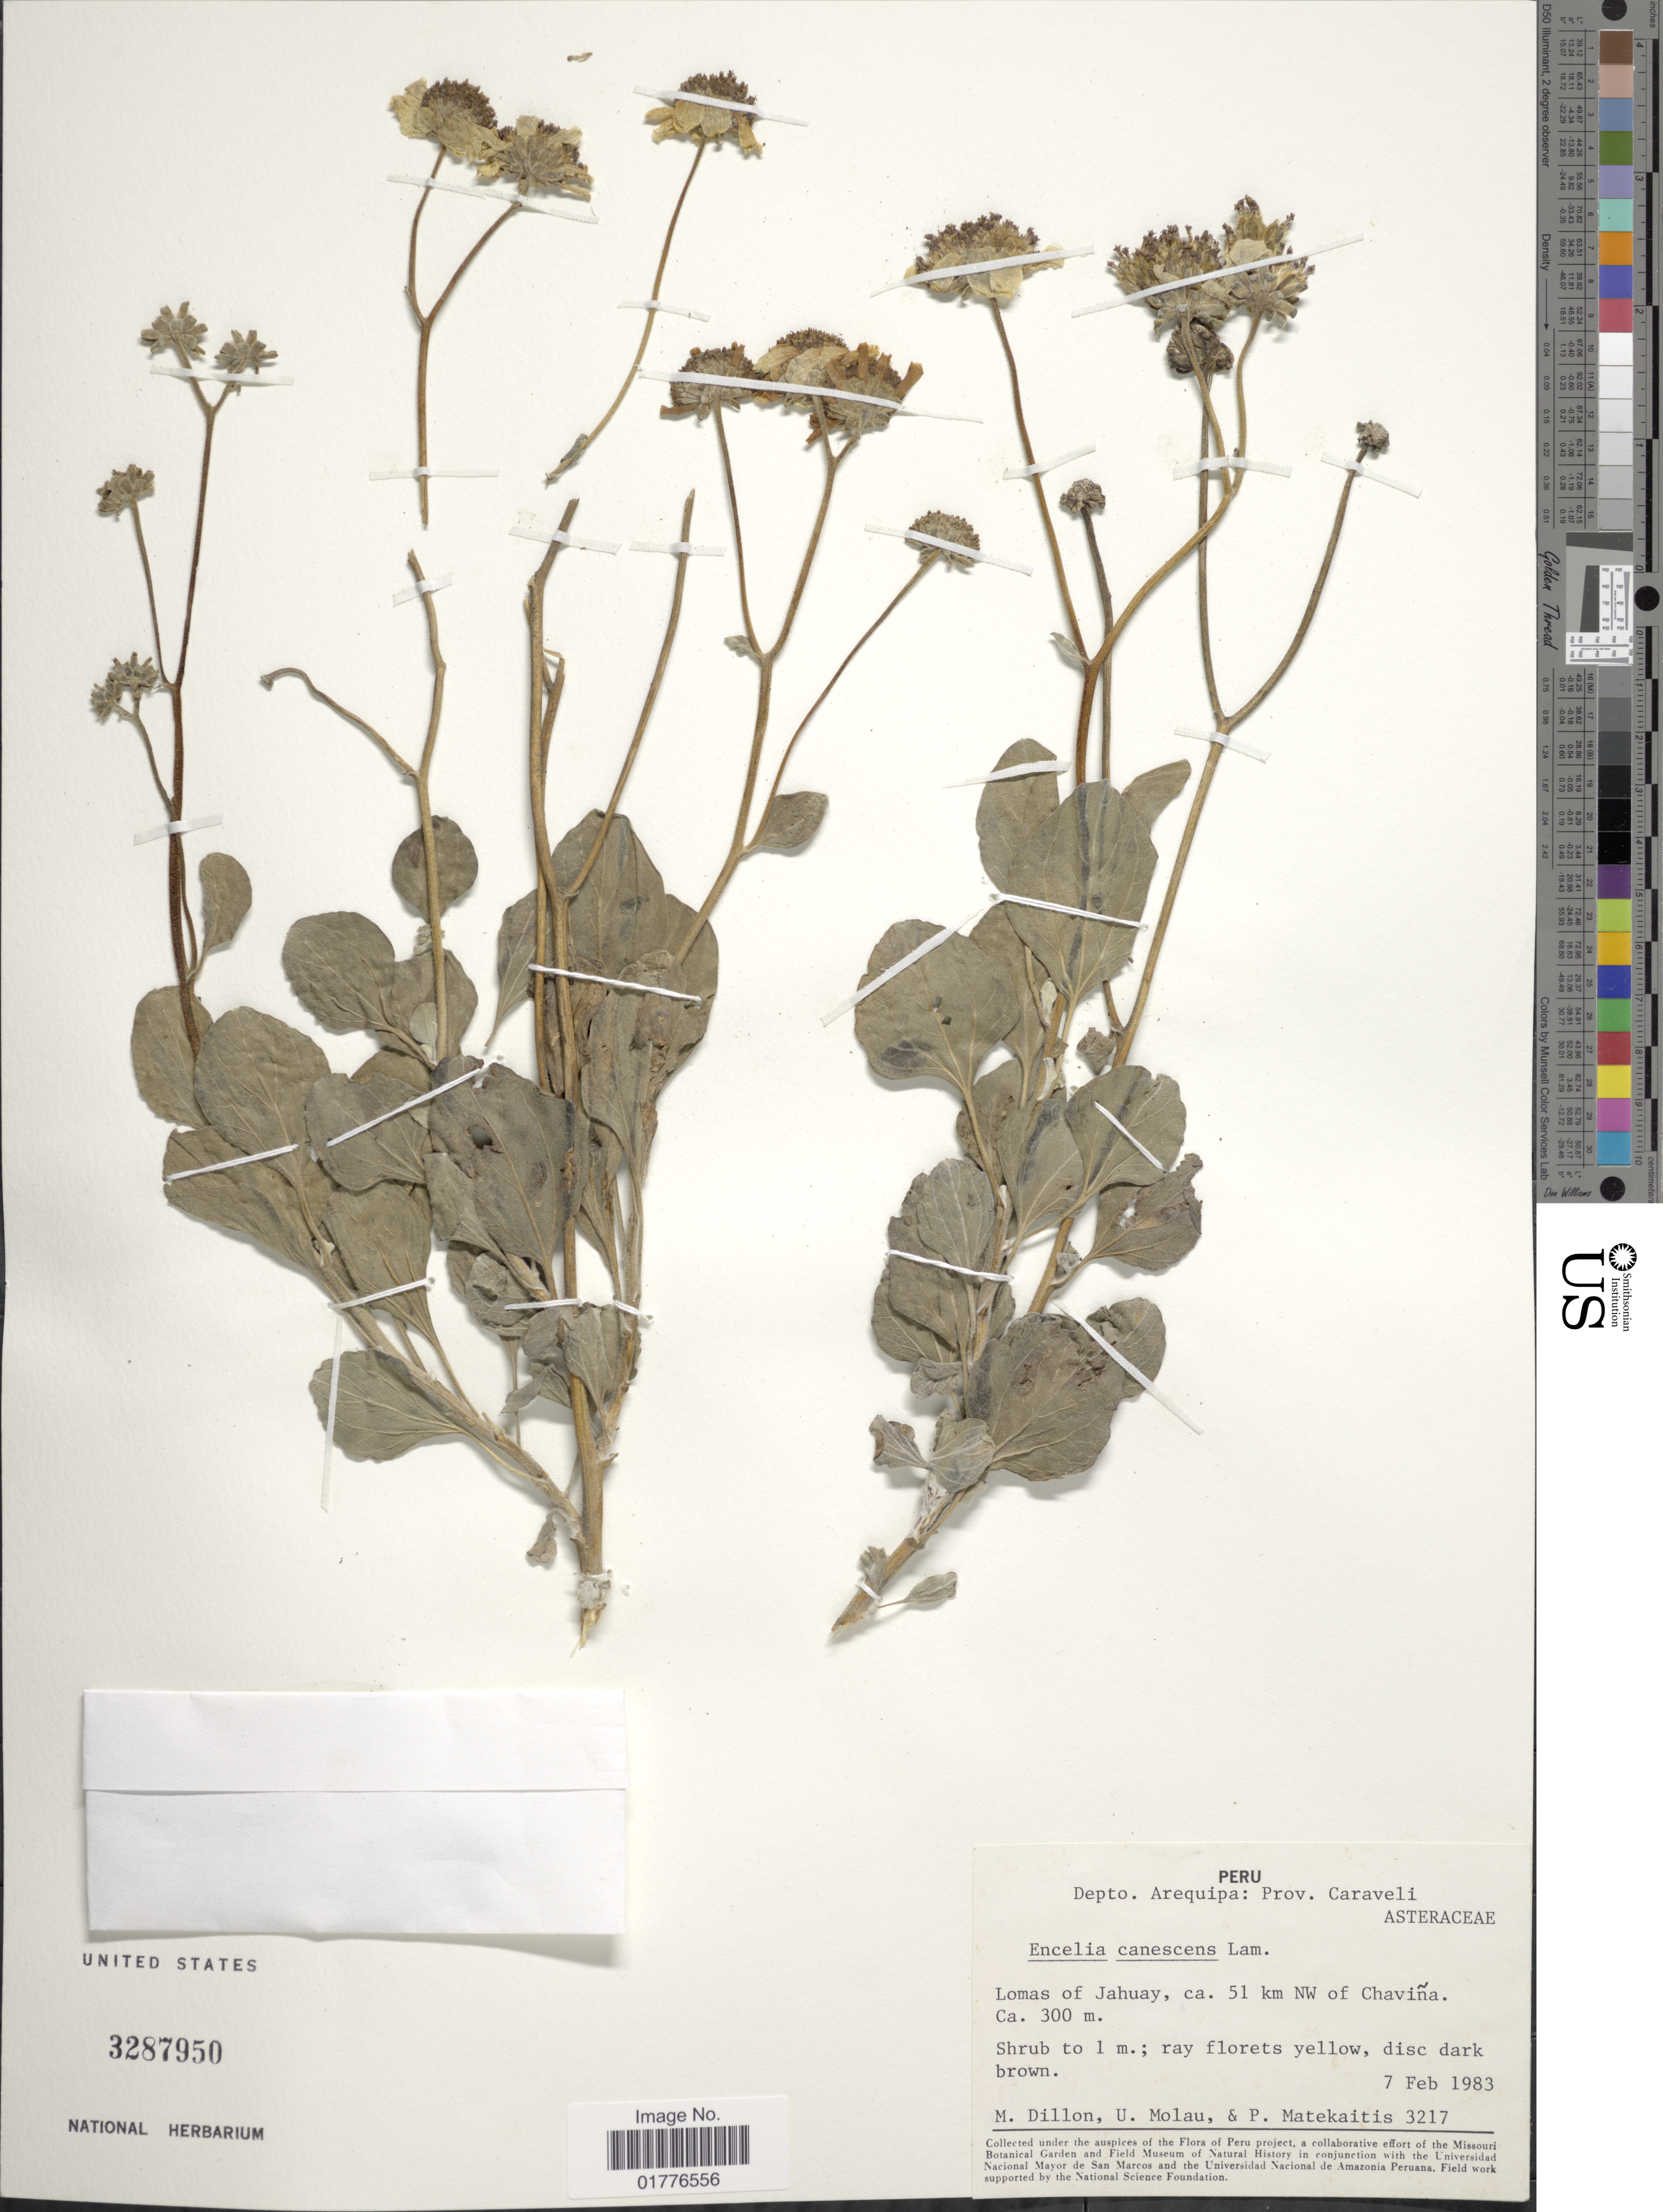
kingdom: Plantae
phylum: Tracheophyta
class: Magnoliopsida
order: Asterales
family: Asteraceae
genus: Encelia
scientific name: Encelia canescens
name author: Lam.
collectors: M. O. Dillon, U. Molau & P. Matekaitis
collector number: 3217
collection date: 1983-02-07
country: Peru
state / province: Arequipa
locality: Prov. Caraveli. Lomas of Jahuay, ca. 51 km NW of Chaviña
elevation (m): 300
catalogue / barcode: US 3287950